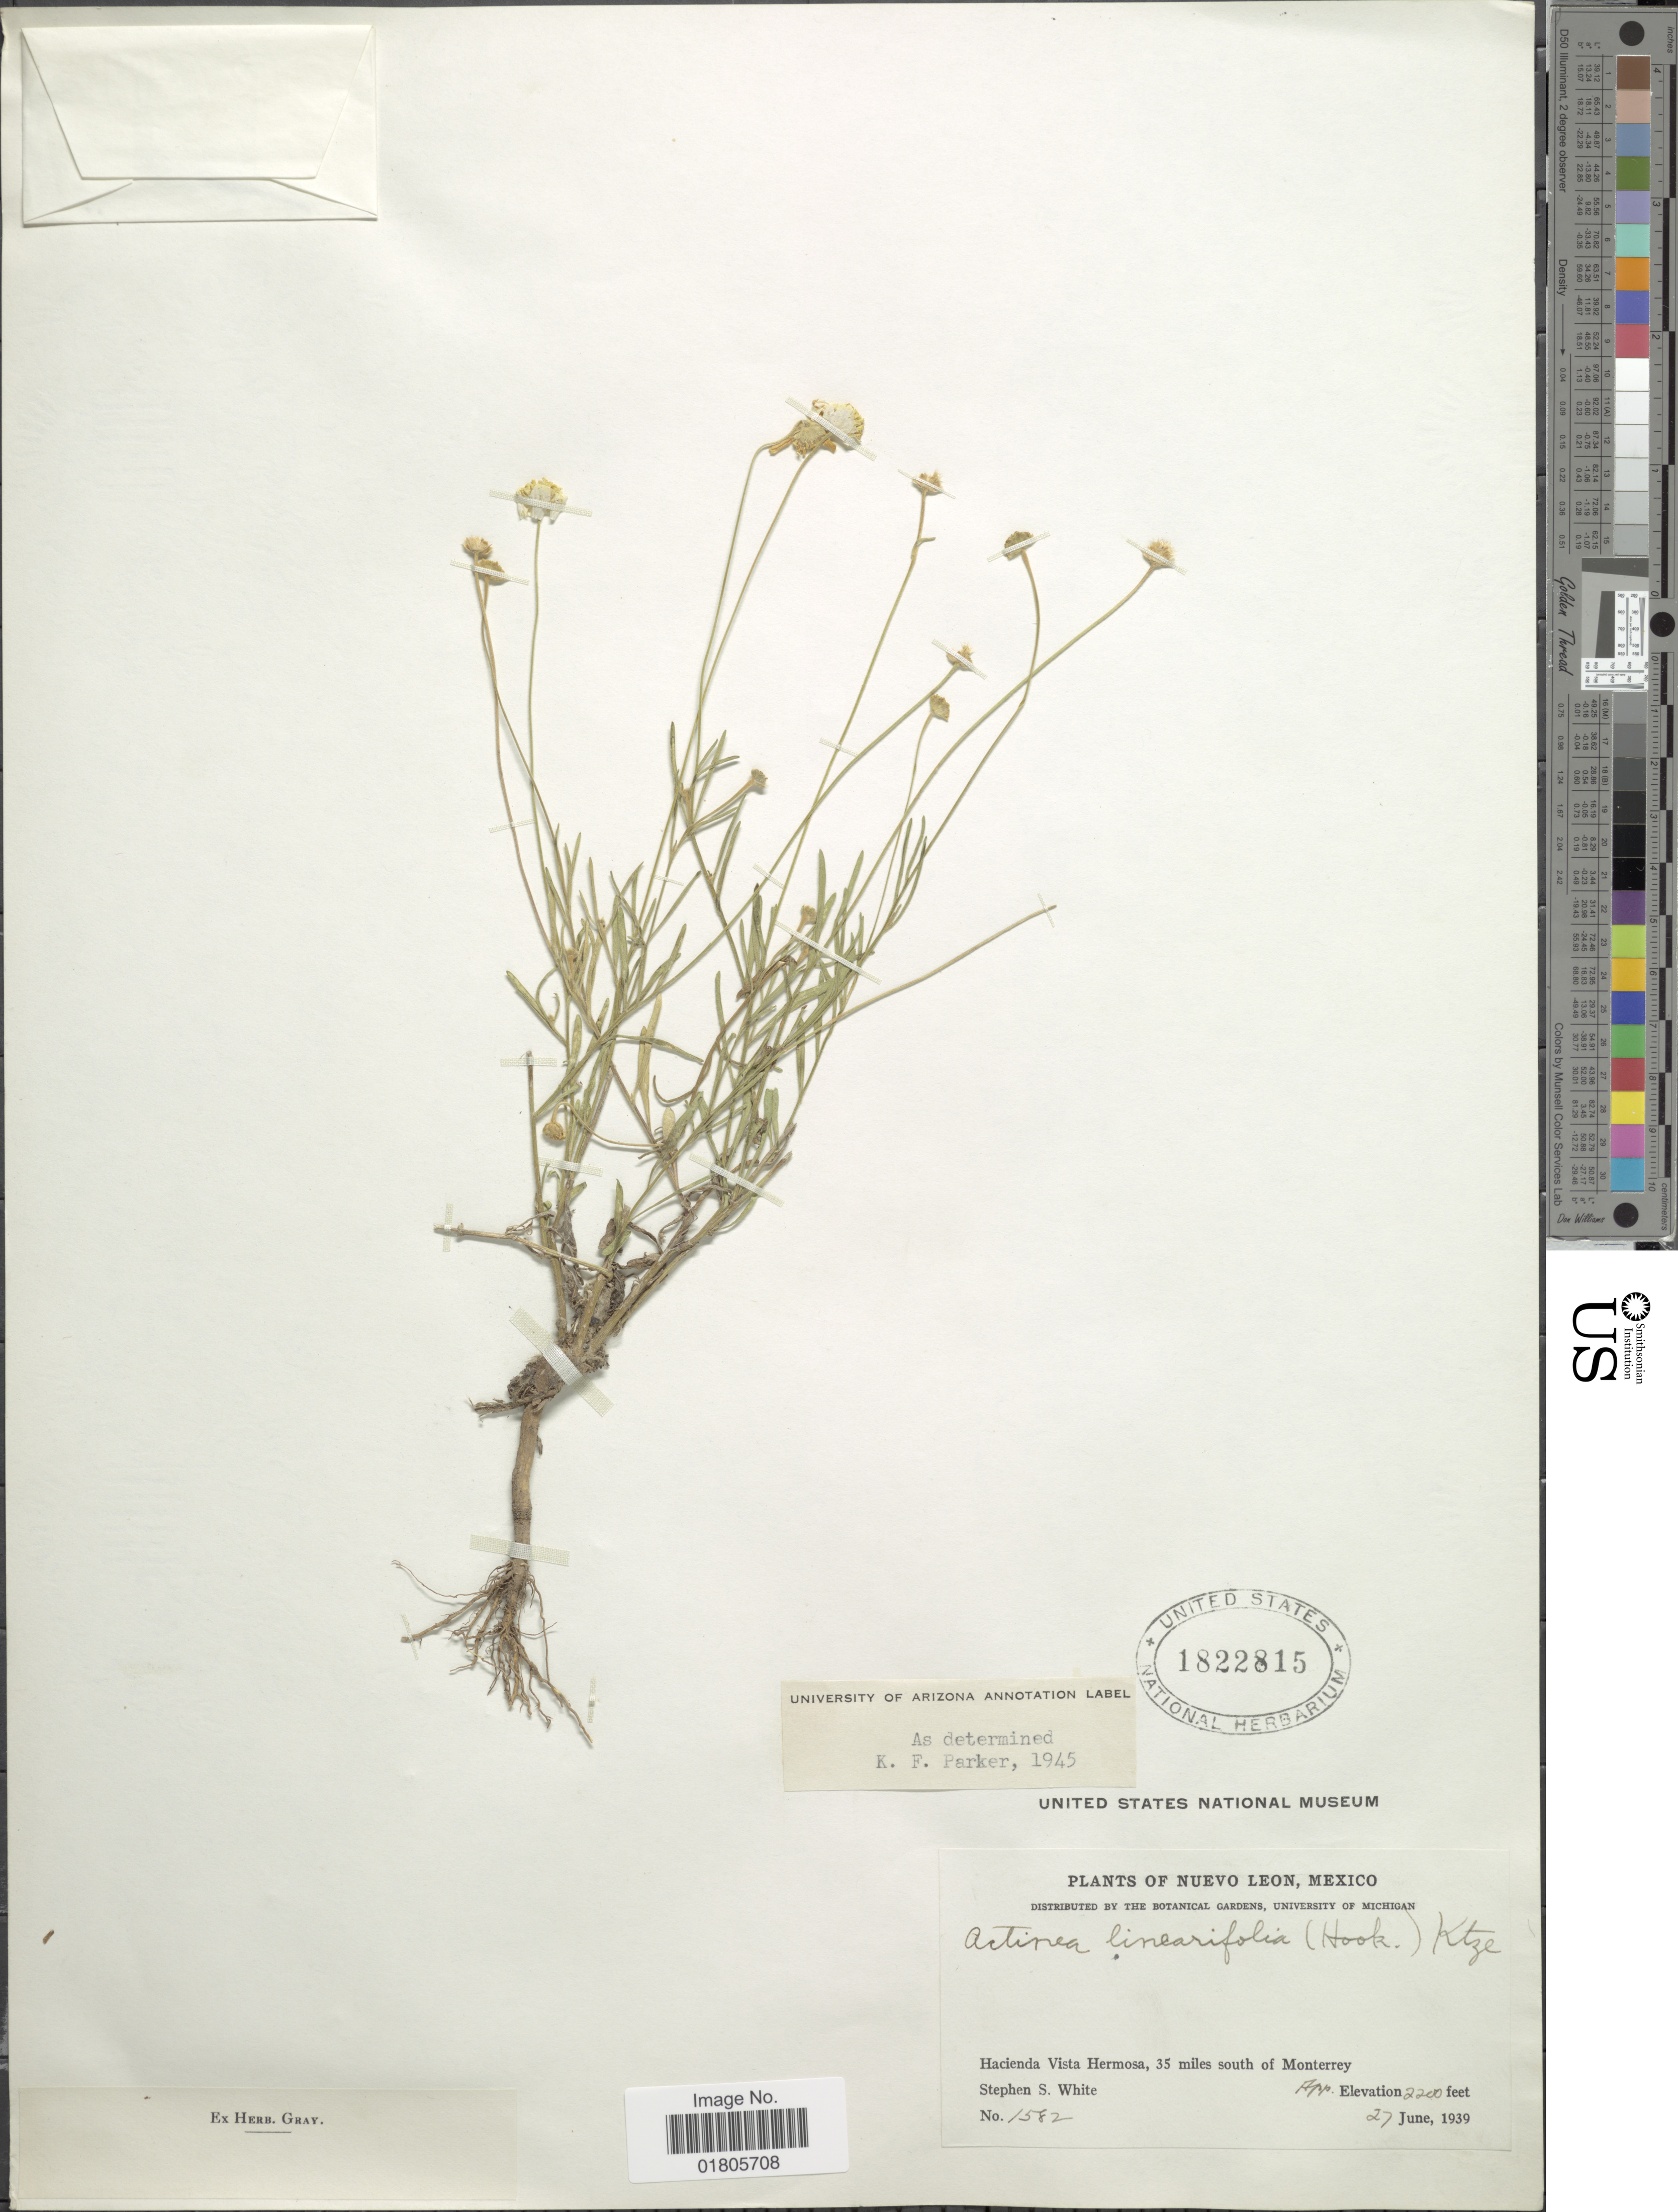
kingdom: Plantae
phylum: Tracheophyta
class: Magnoliopsida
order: Asterales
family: Asteraceae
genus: Actinea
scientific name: Actinea linearifolia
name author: (Hook.) Kuntze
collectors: S. S. White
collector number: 1582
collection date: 1939-06-27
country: Mexico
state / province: Nuevo León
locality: Hacienda Vista Hermosa, 35 miles south of Monterrey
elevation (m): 671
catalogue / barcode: US 1822815